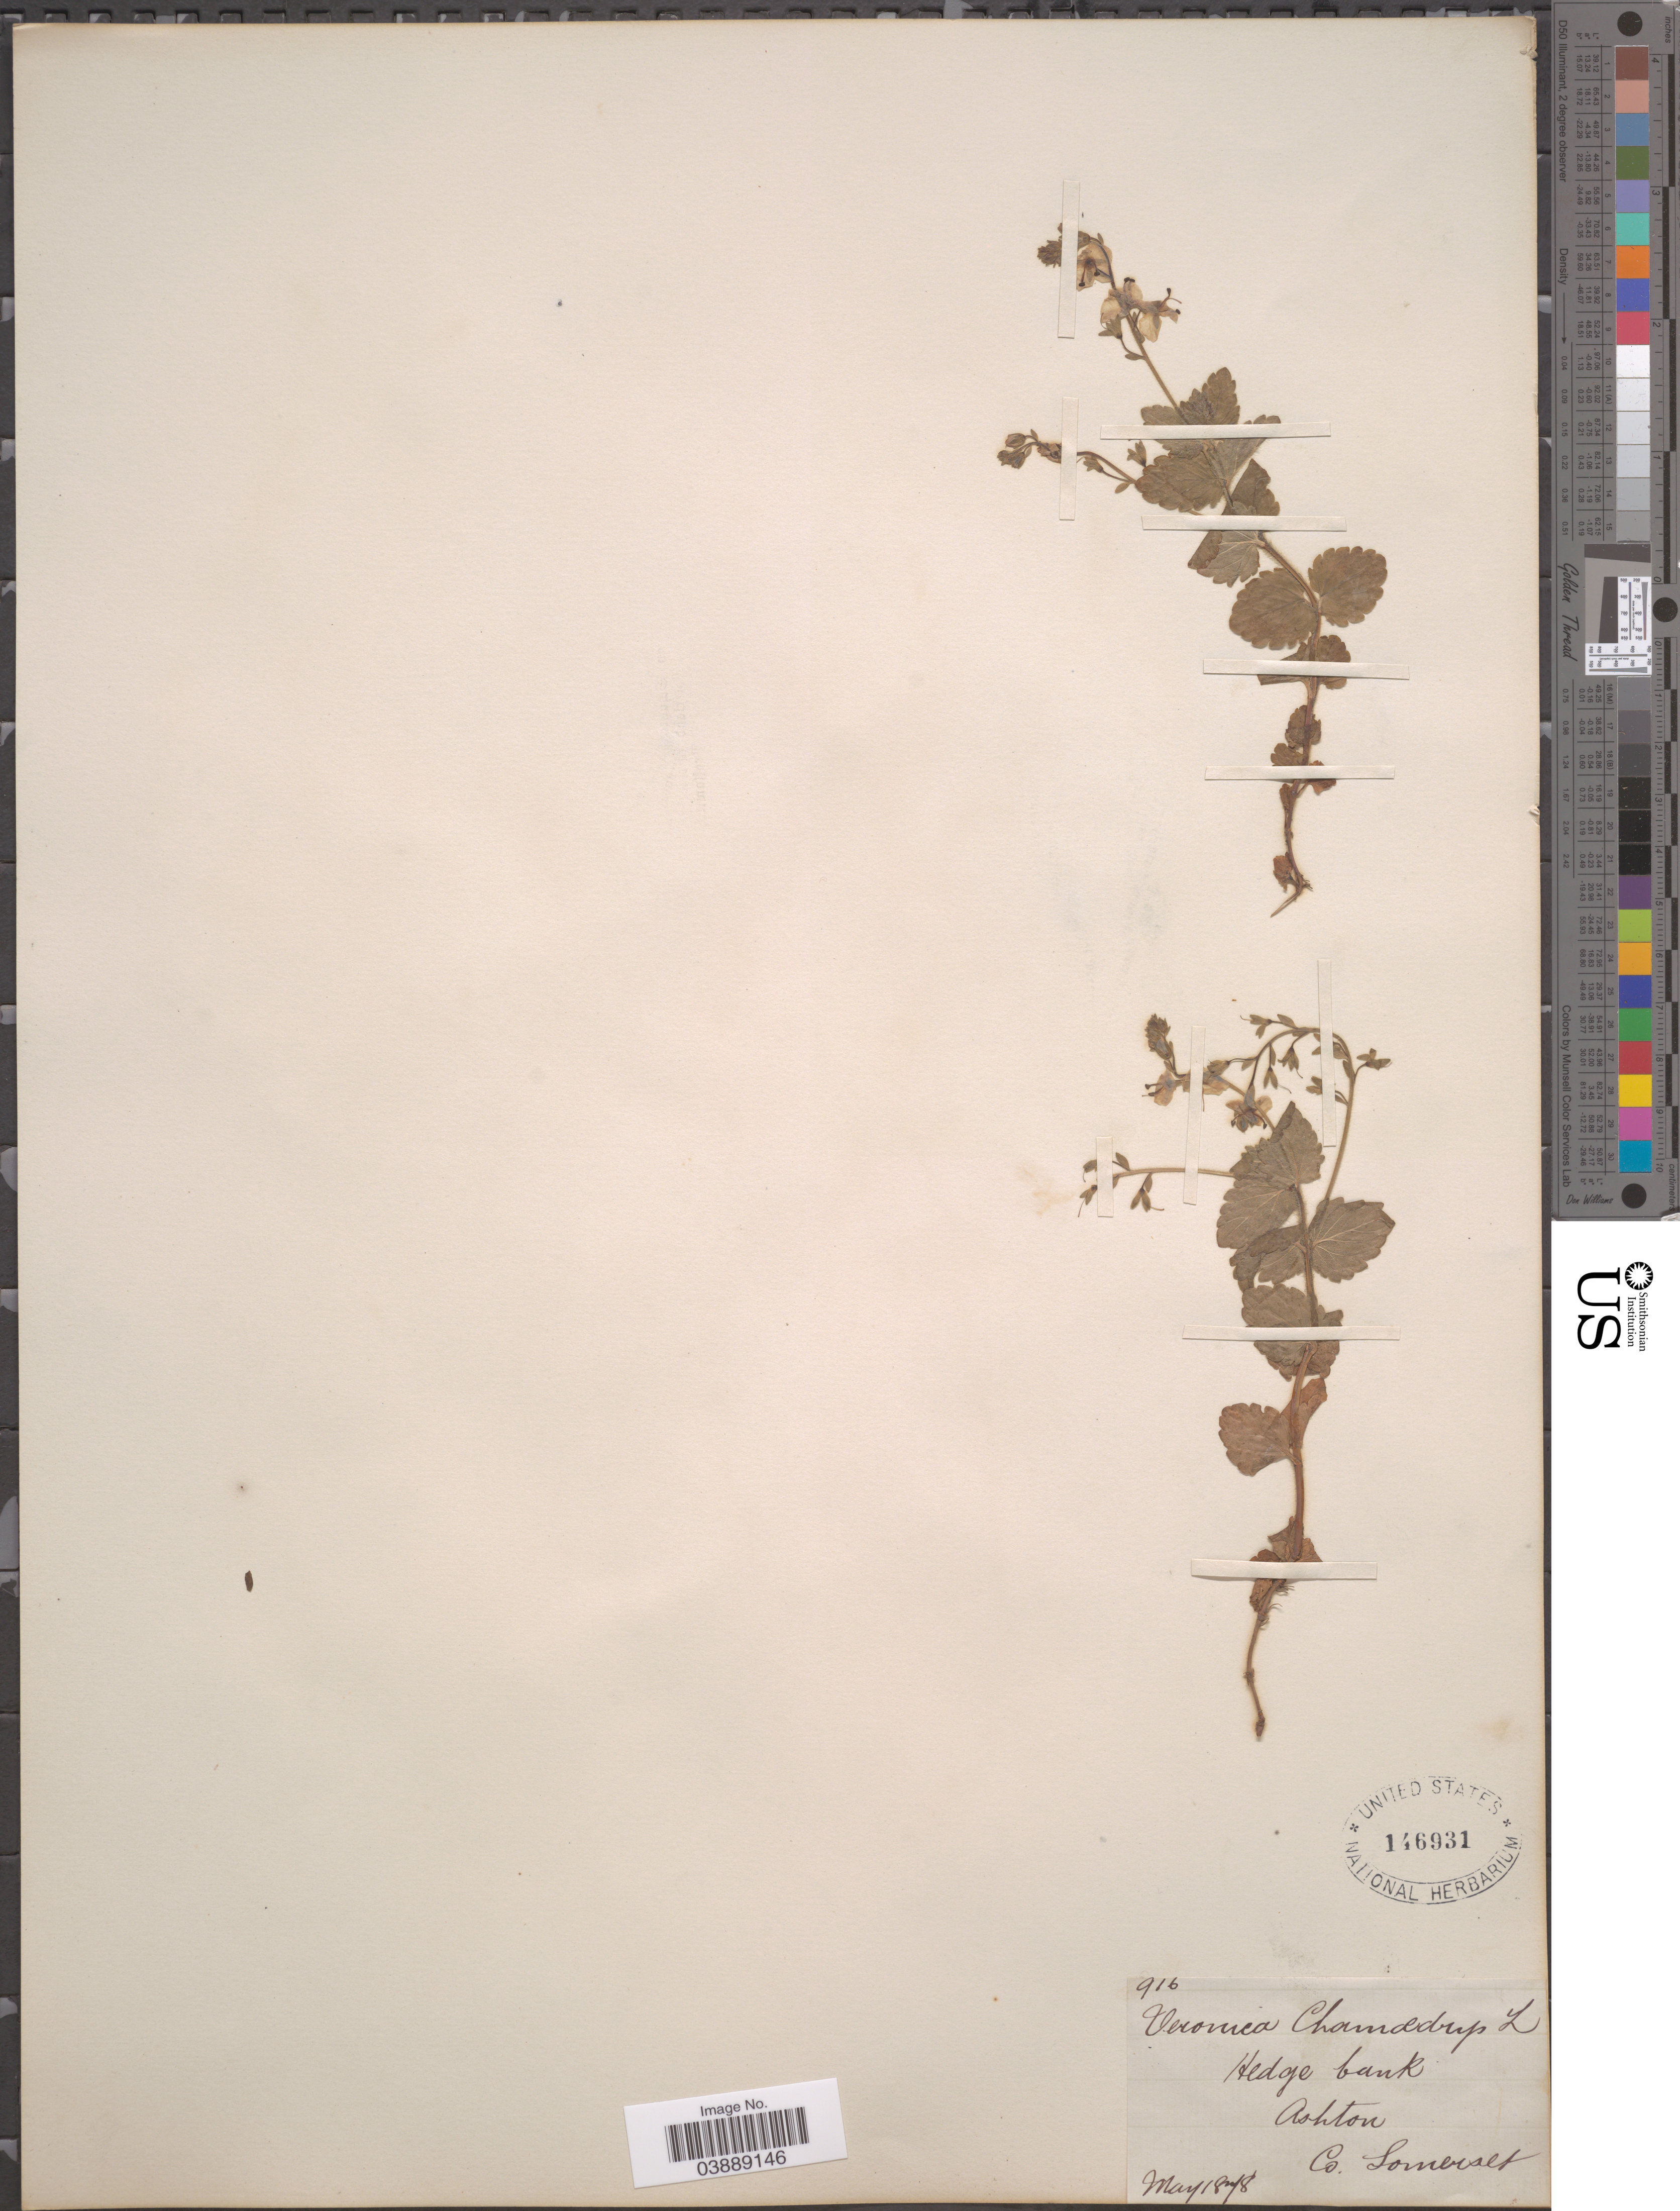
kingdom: Plantae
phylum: Tracheophyta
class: Magnoliopsida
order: Lamiales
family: Plantaginaceae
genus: Veronica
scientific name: Veronica chamaedrys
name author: L.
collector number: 916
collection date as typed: Transcribed d/m/y: 18/5/8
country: United Kingdom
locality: Hedge bank, Ashton. Somerset Co.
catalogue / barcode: US 146931